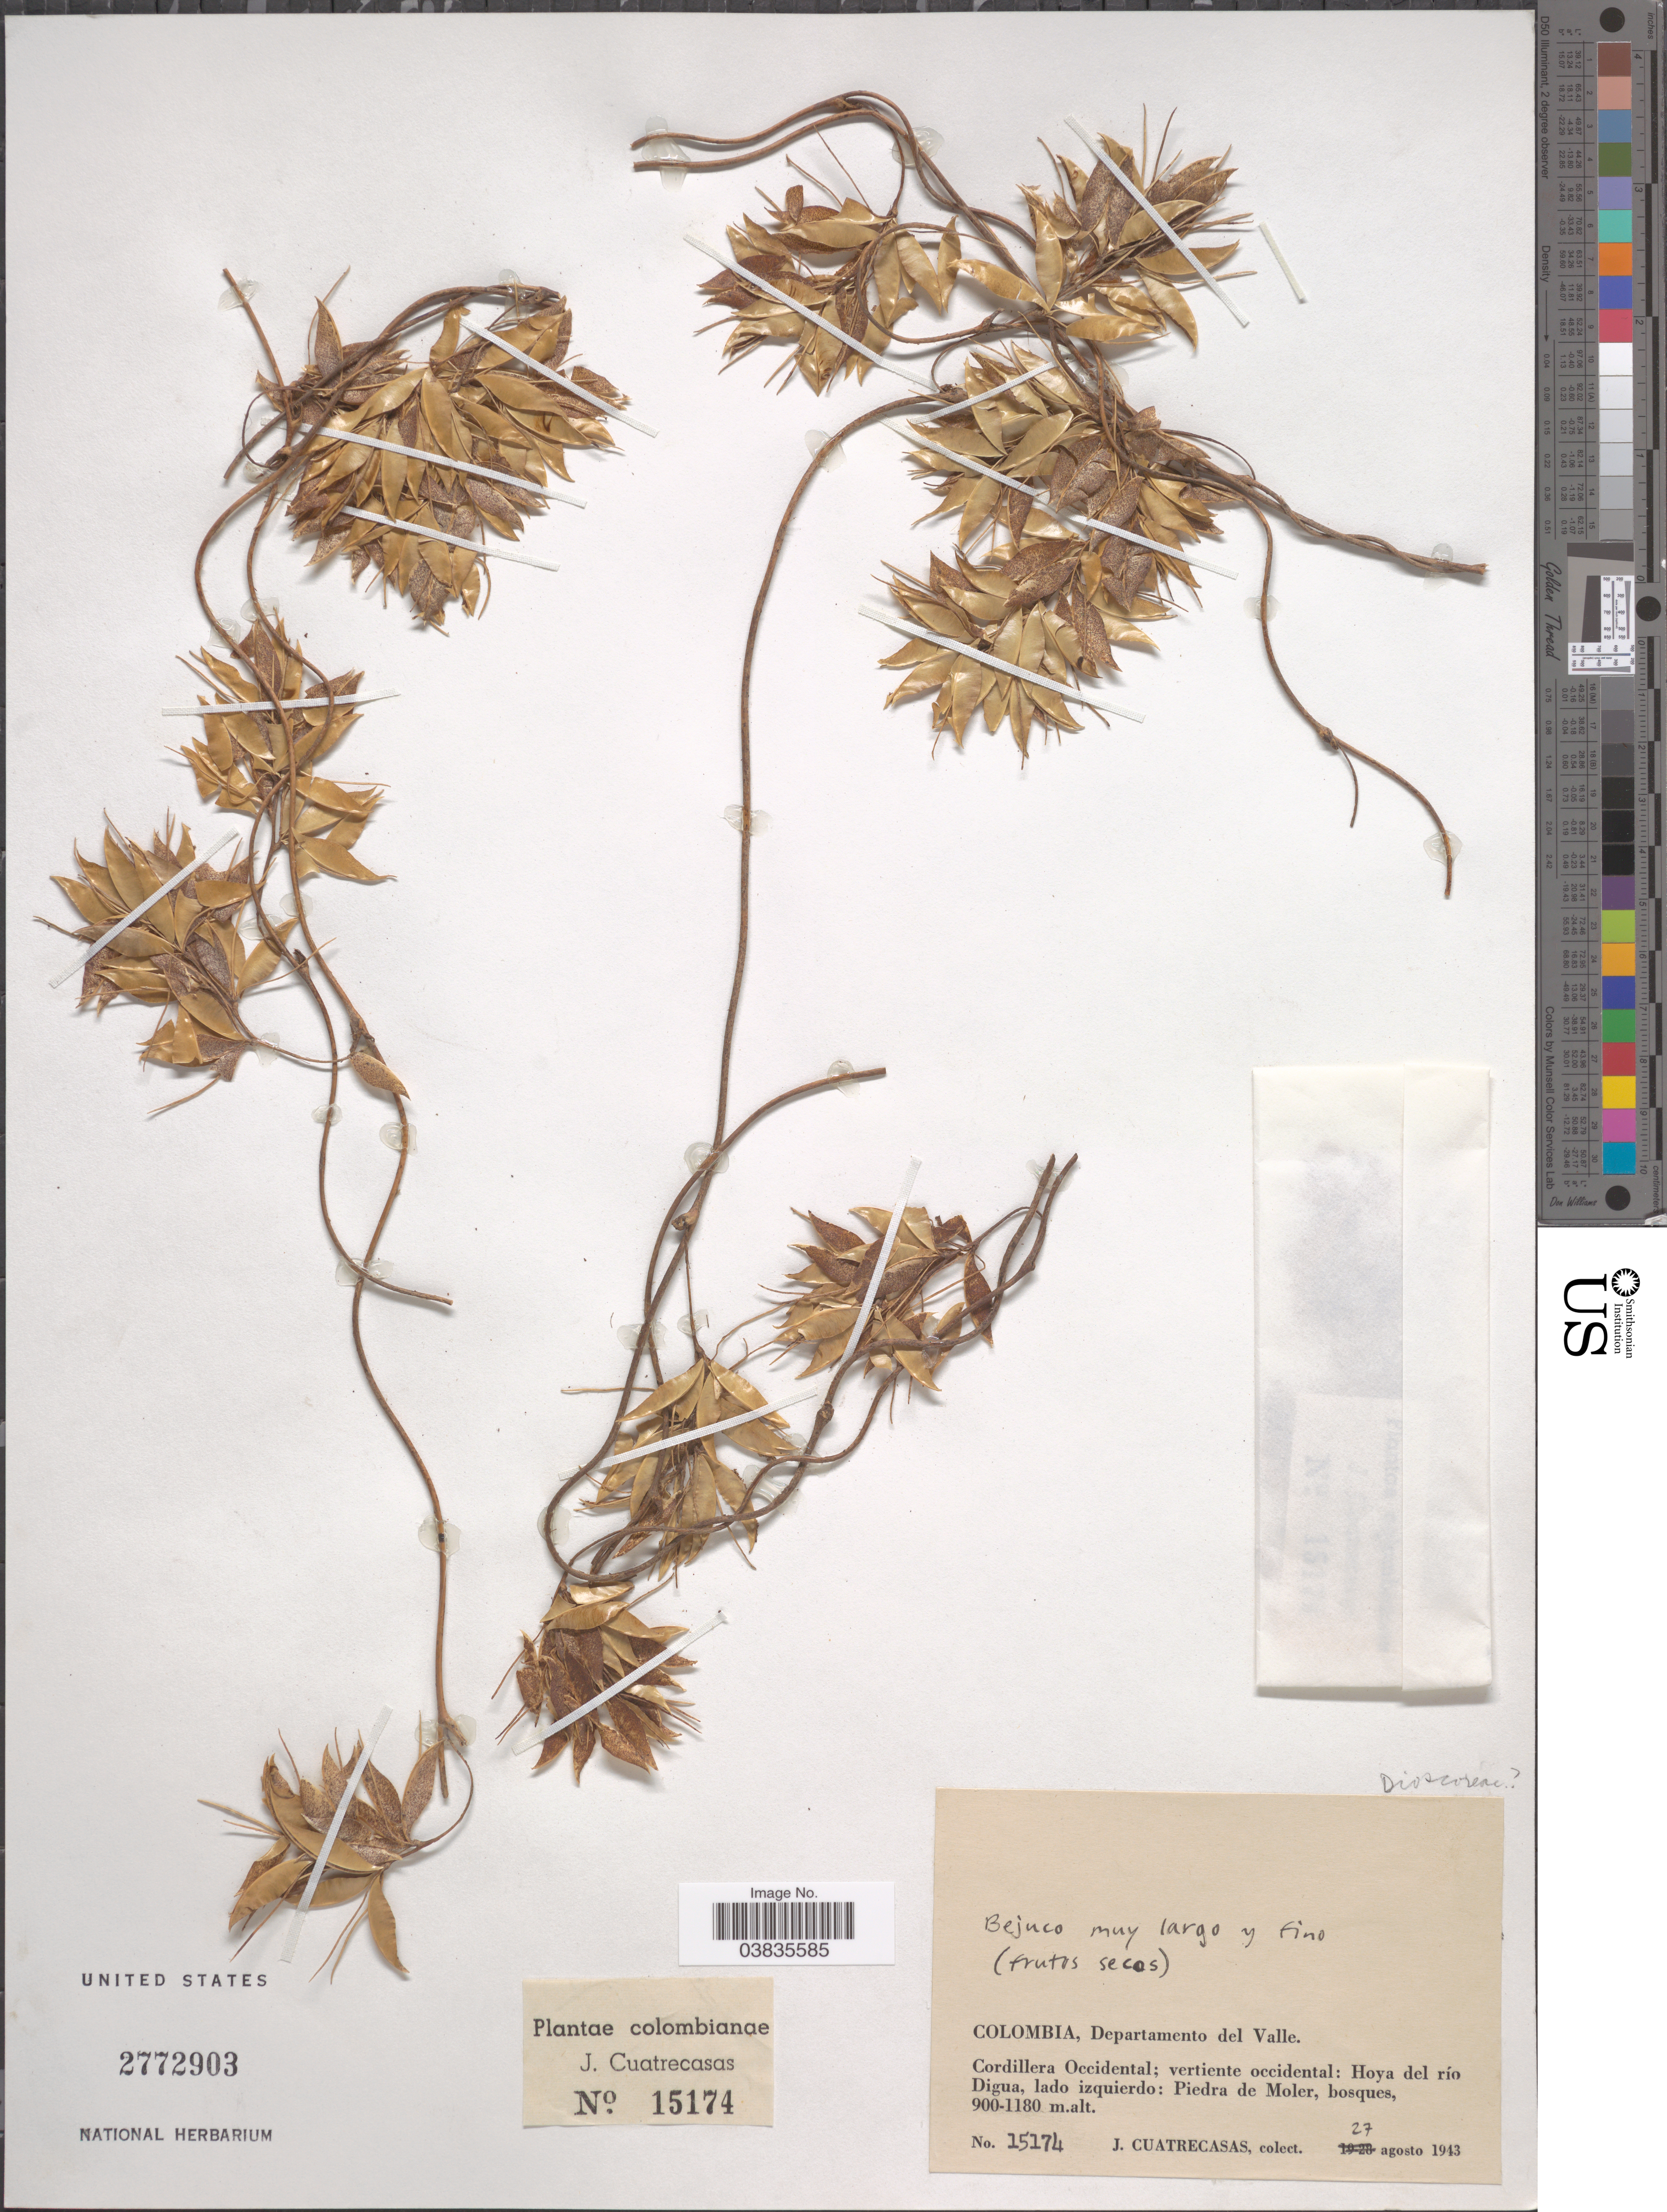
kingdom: Plantae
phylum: Tracheophyta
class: Liliopsida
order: Dioscoreales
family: Dioscoreaceae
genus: Dioscorea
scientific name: Dioscorea sp.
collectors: J. Cuatrecasas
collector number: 15174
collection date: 1943-08-27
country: Colombia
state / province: Valle del Cauca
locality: Departamento del Valle. Cordillera Occidental; vertiente occidental: Hoya del río Digua, lado izquierdo: Piedra de Moler.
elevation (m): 900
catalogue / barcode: US 2772903